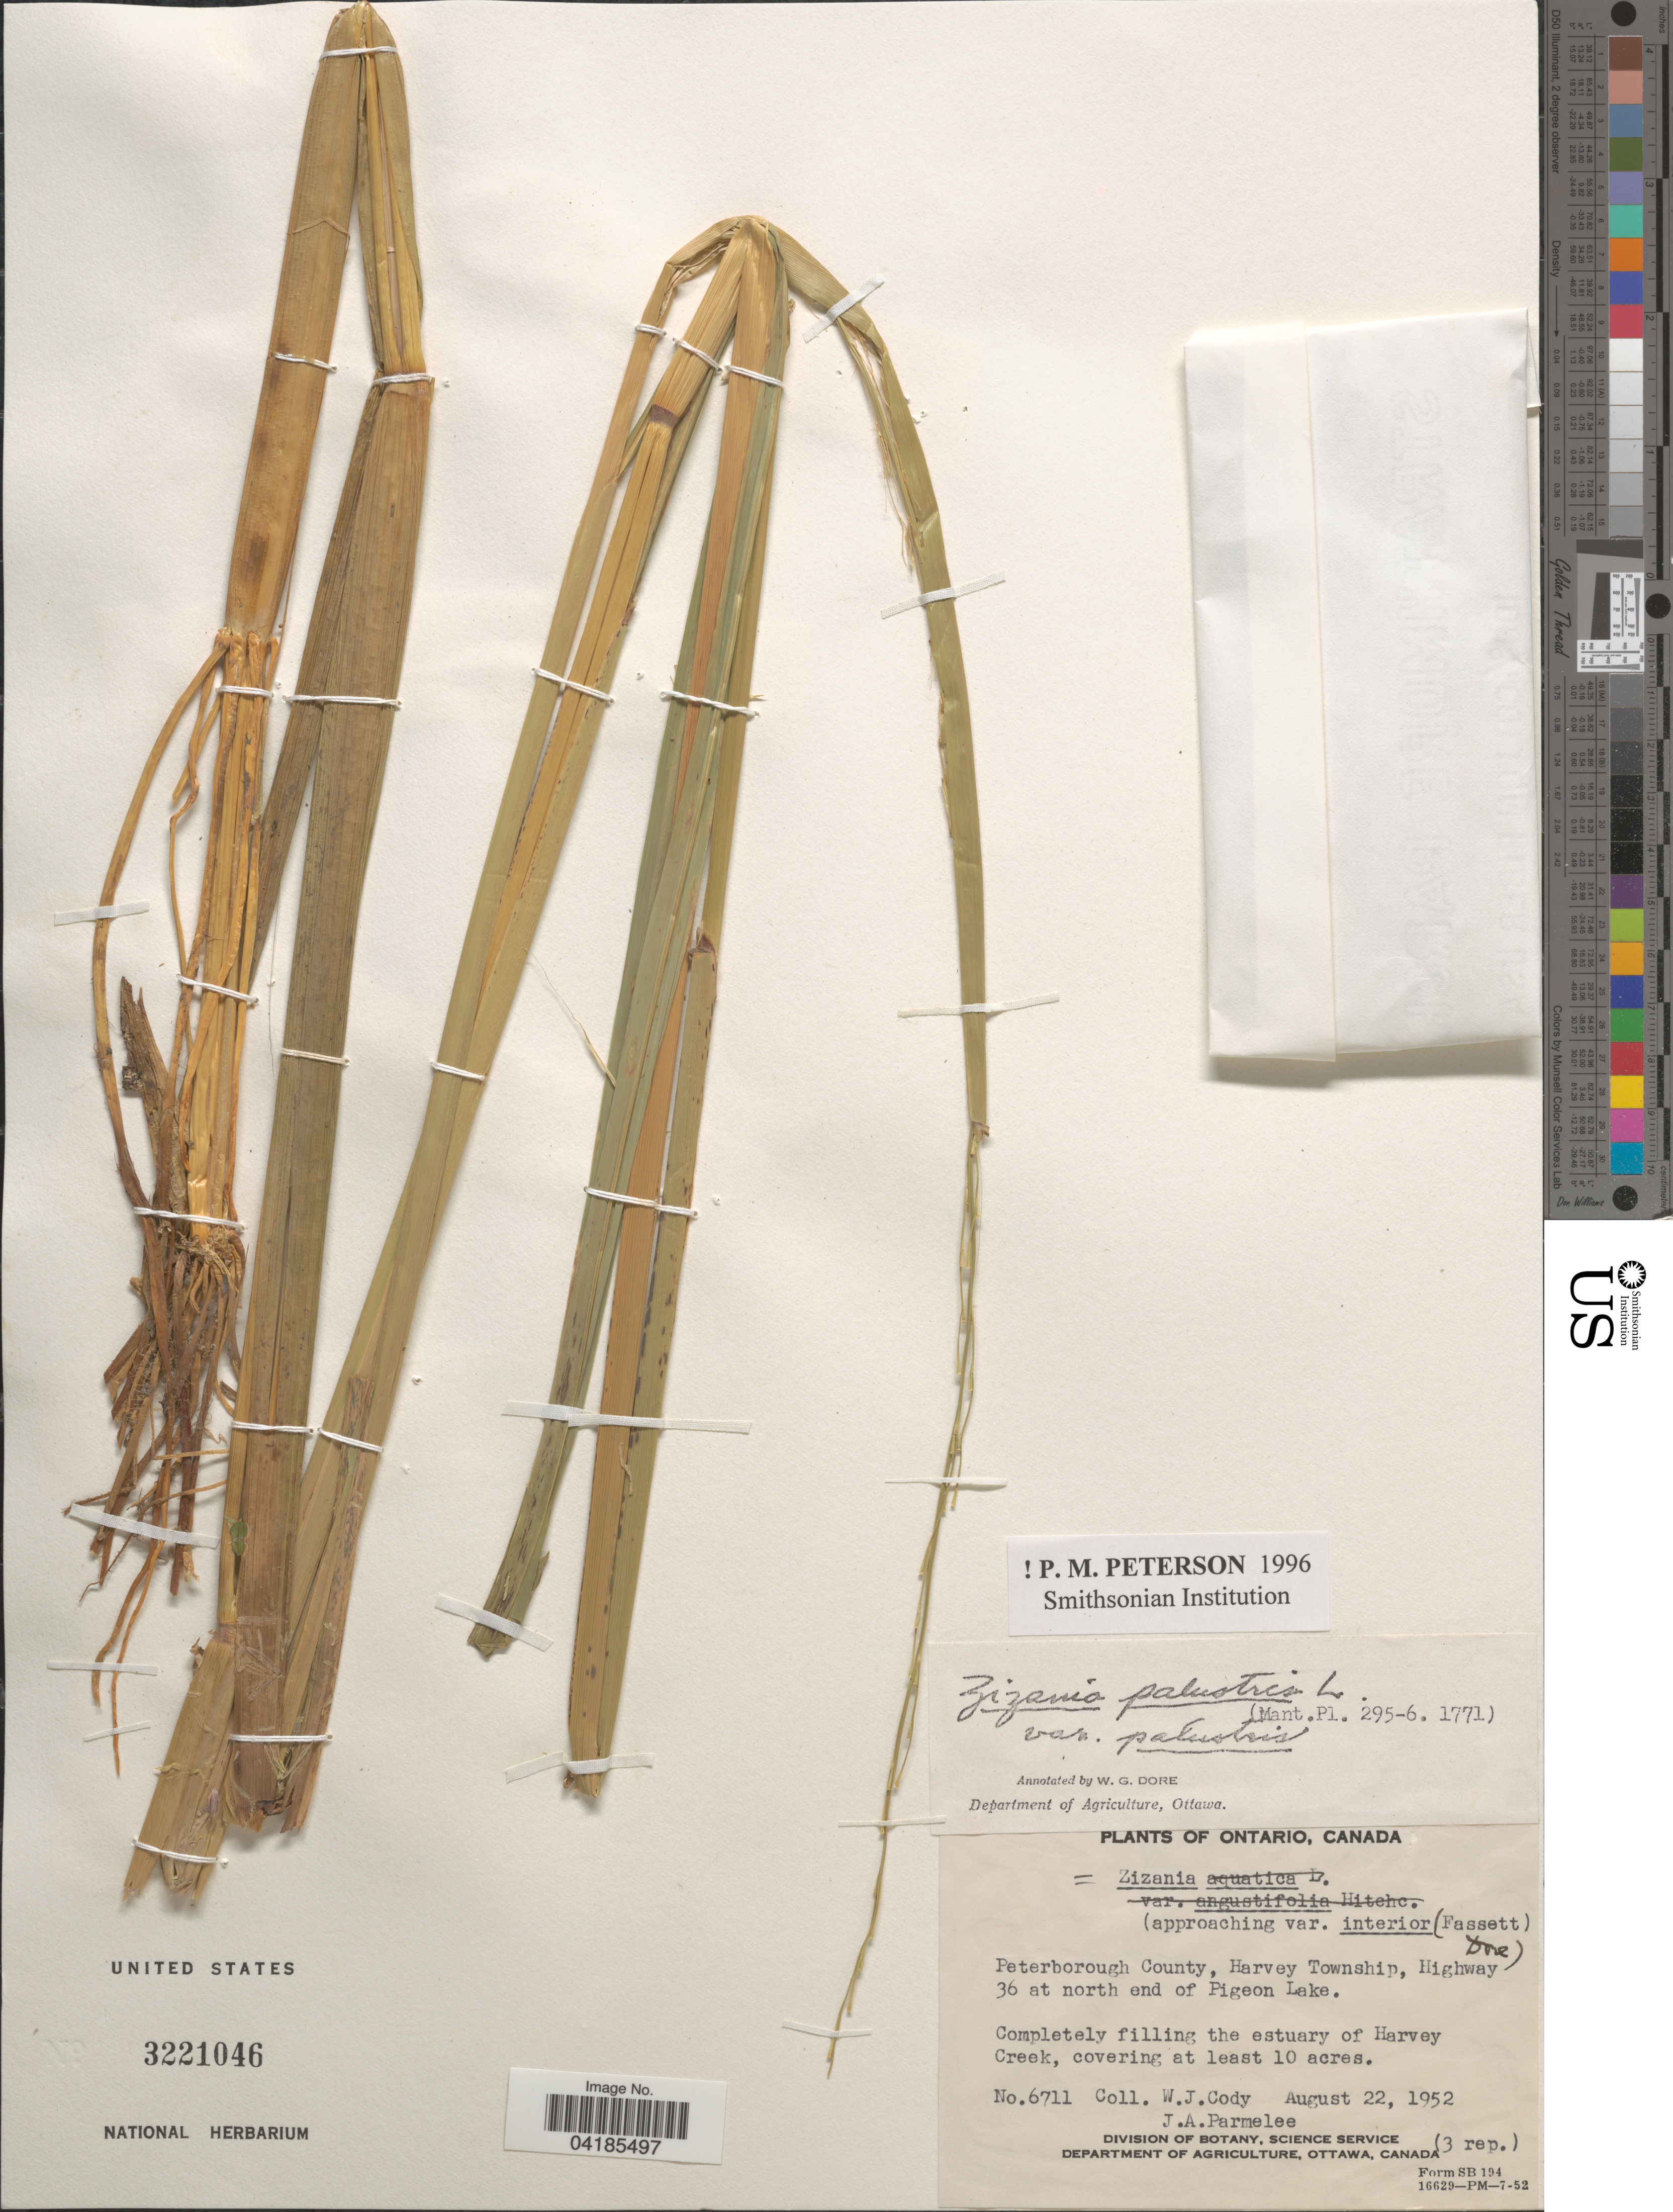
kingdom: Plantae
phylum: Tracheophyta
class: Liliopsida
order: Poales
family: Poaceae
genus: Zizania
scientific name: Zizania palustris var. palustris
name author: L.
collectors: W. Cody & J. A. Parmelee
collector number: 6711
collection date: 1952-08-22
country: Canada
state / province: Ontario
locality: Peterborough County, Harvey Township, Highway 36 at north end of Pigeon Lake. Completely filling the estuary of Harvey Creek, covering at least 10 acres.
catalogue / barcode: US 3221046